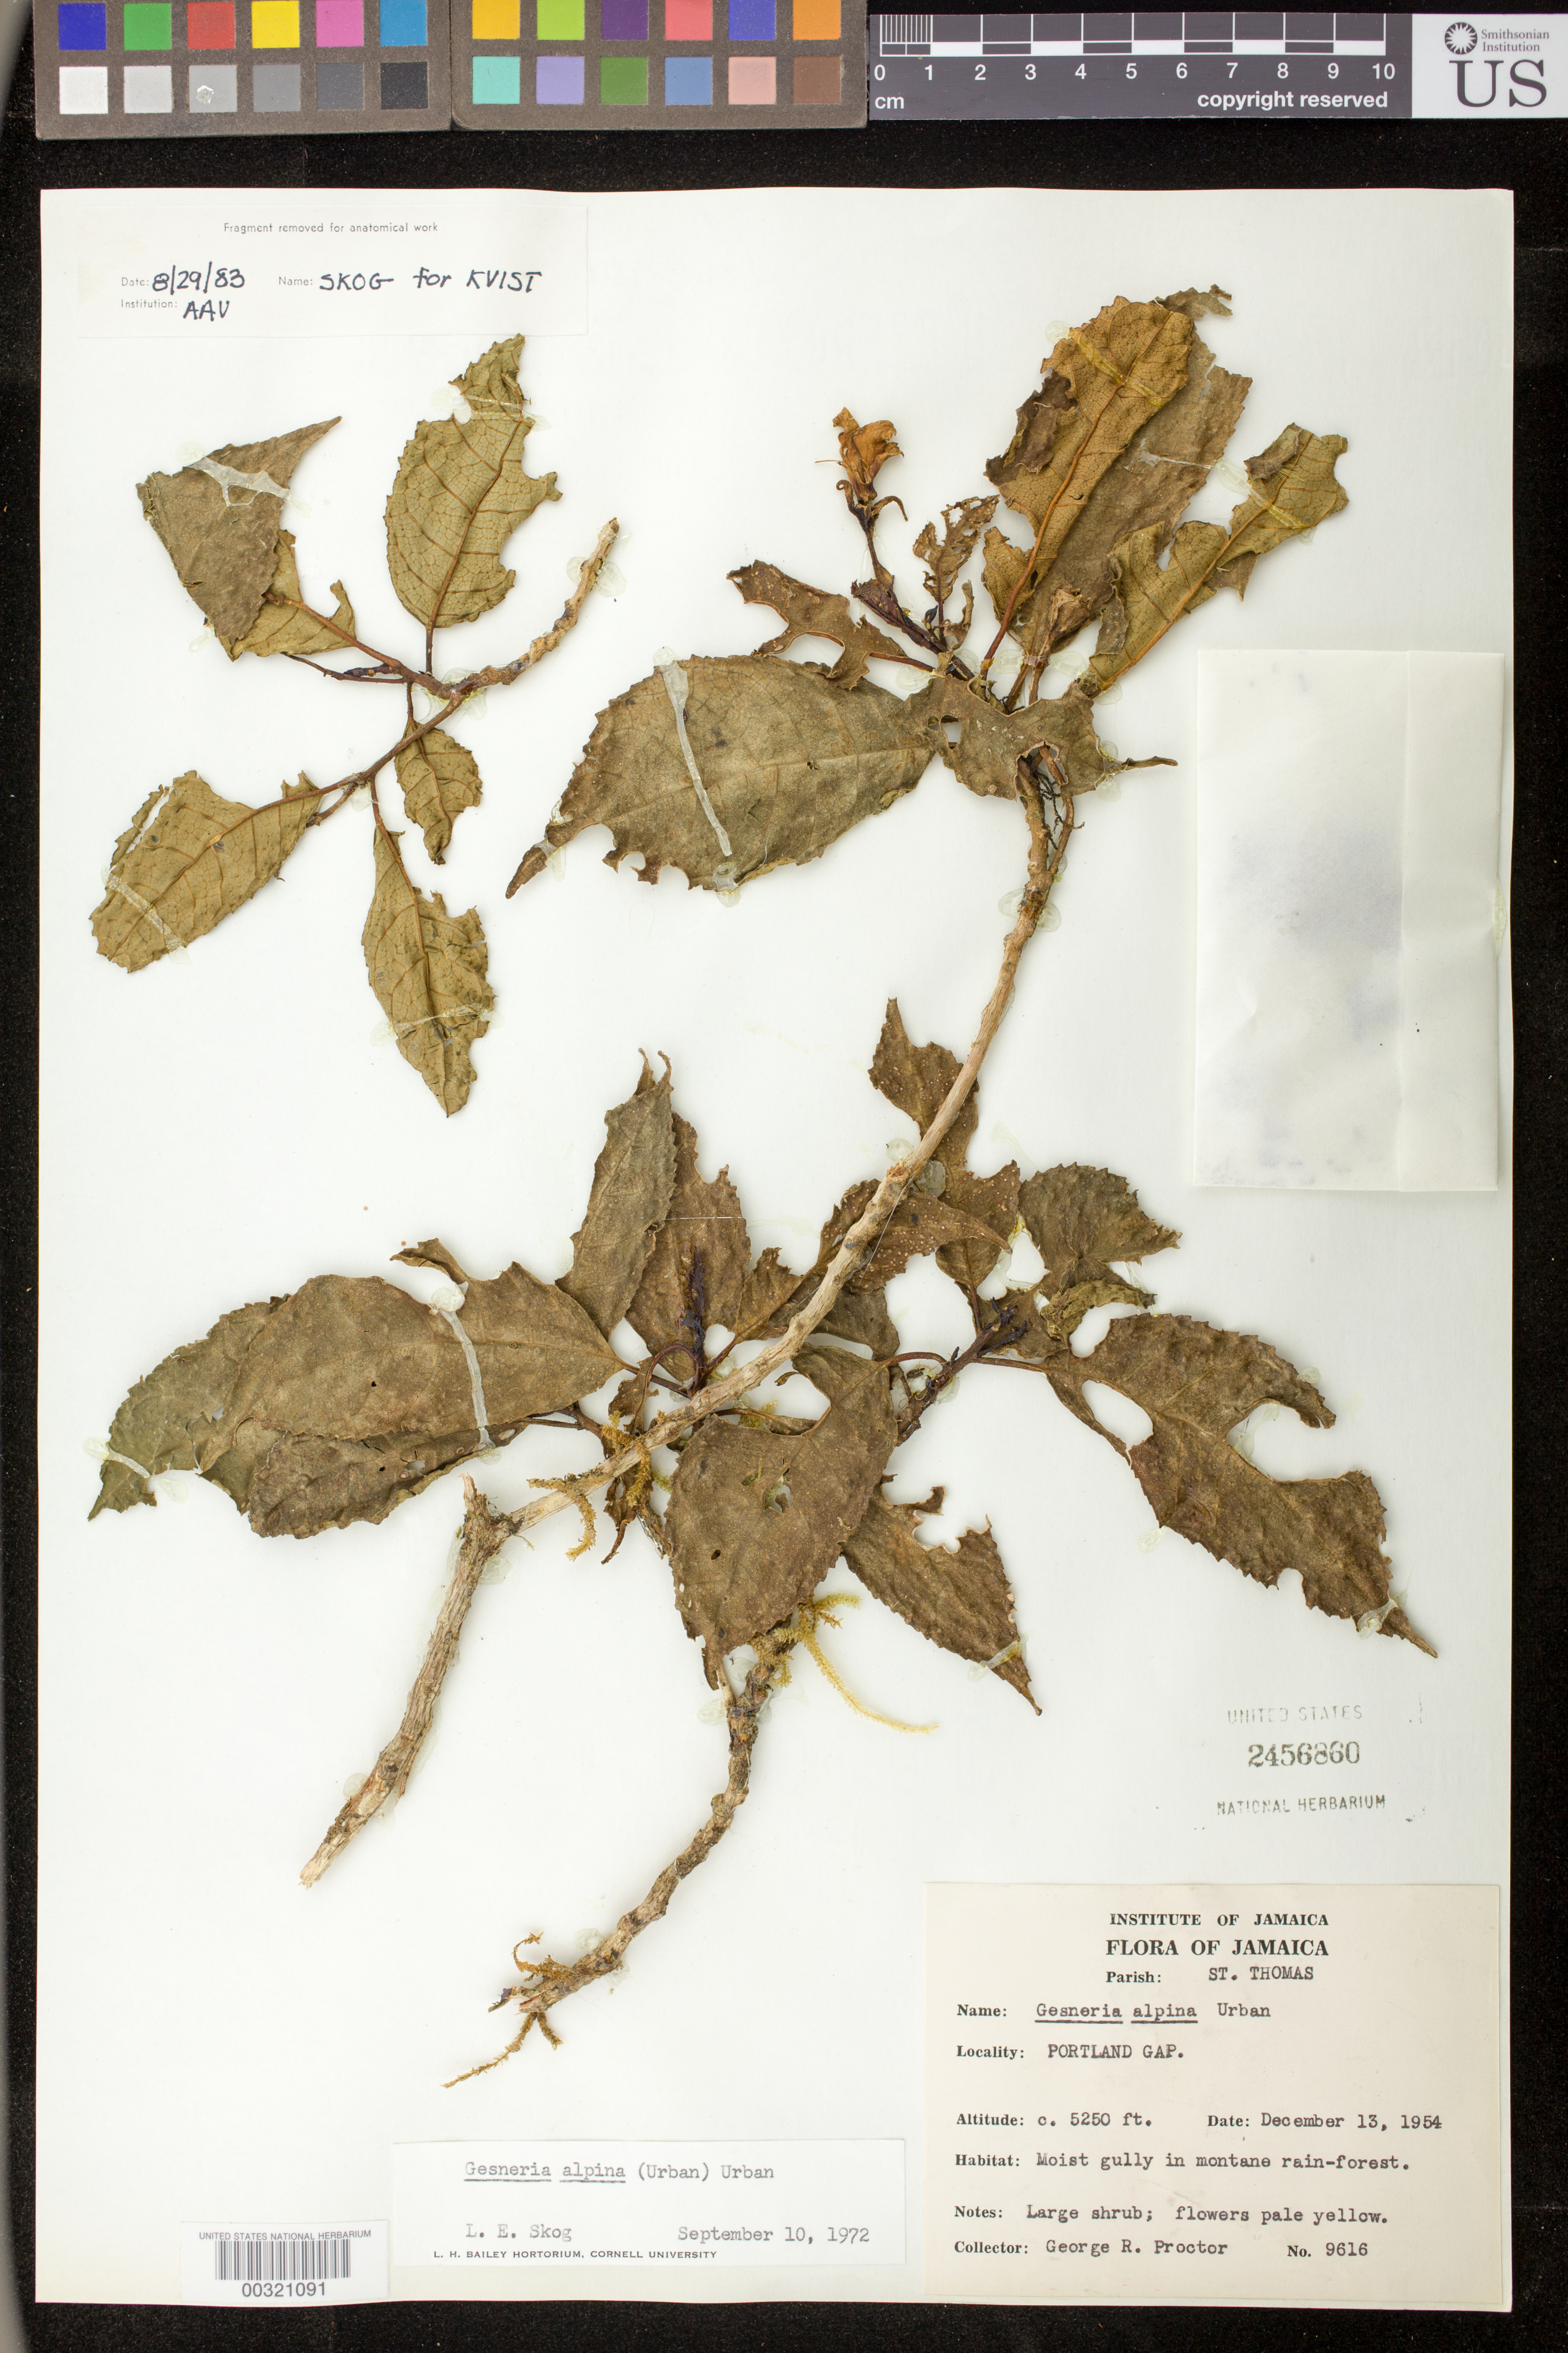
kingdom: Plantae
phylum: Tracheophyta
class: Magnoliopsida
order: Lamiales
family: Gesneriaceae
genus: Gesneria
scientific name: Gesneria alpina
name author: (Urb.) Urb.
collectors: G. R. Proctor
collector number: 9616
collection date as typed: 13 Dec 1954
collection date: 1954-12-13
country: Jamaica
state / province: Saint Thomas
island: Jamaica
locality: Portland Gap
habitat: Moist gully in montane rain forest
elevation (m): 1600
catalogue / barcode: US 2456860